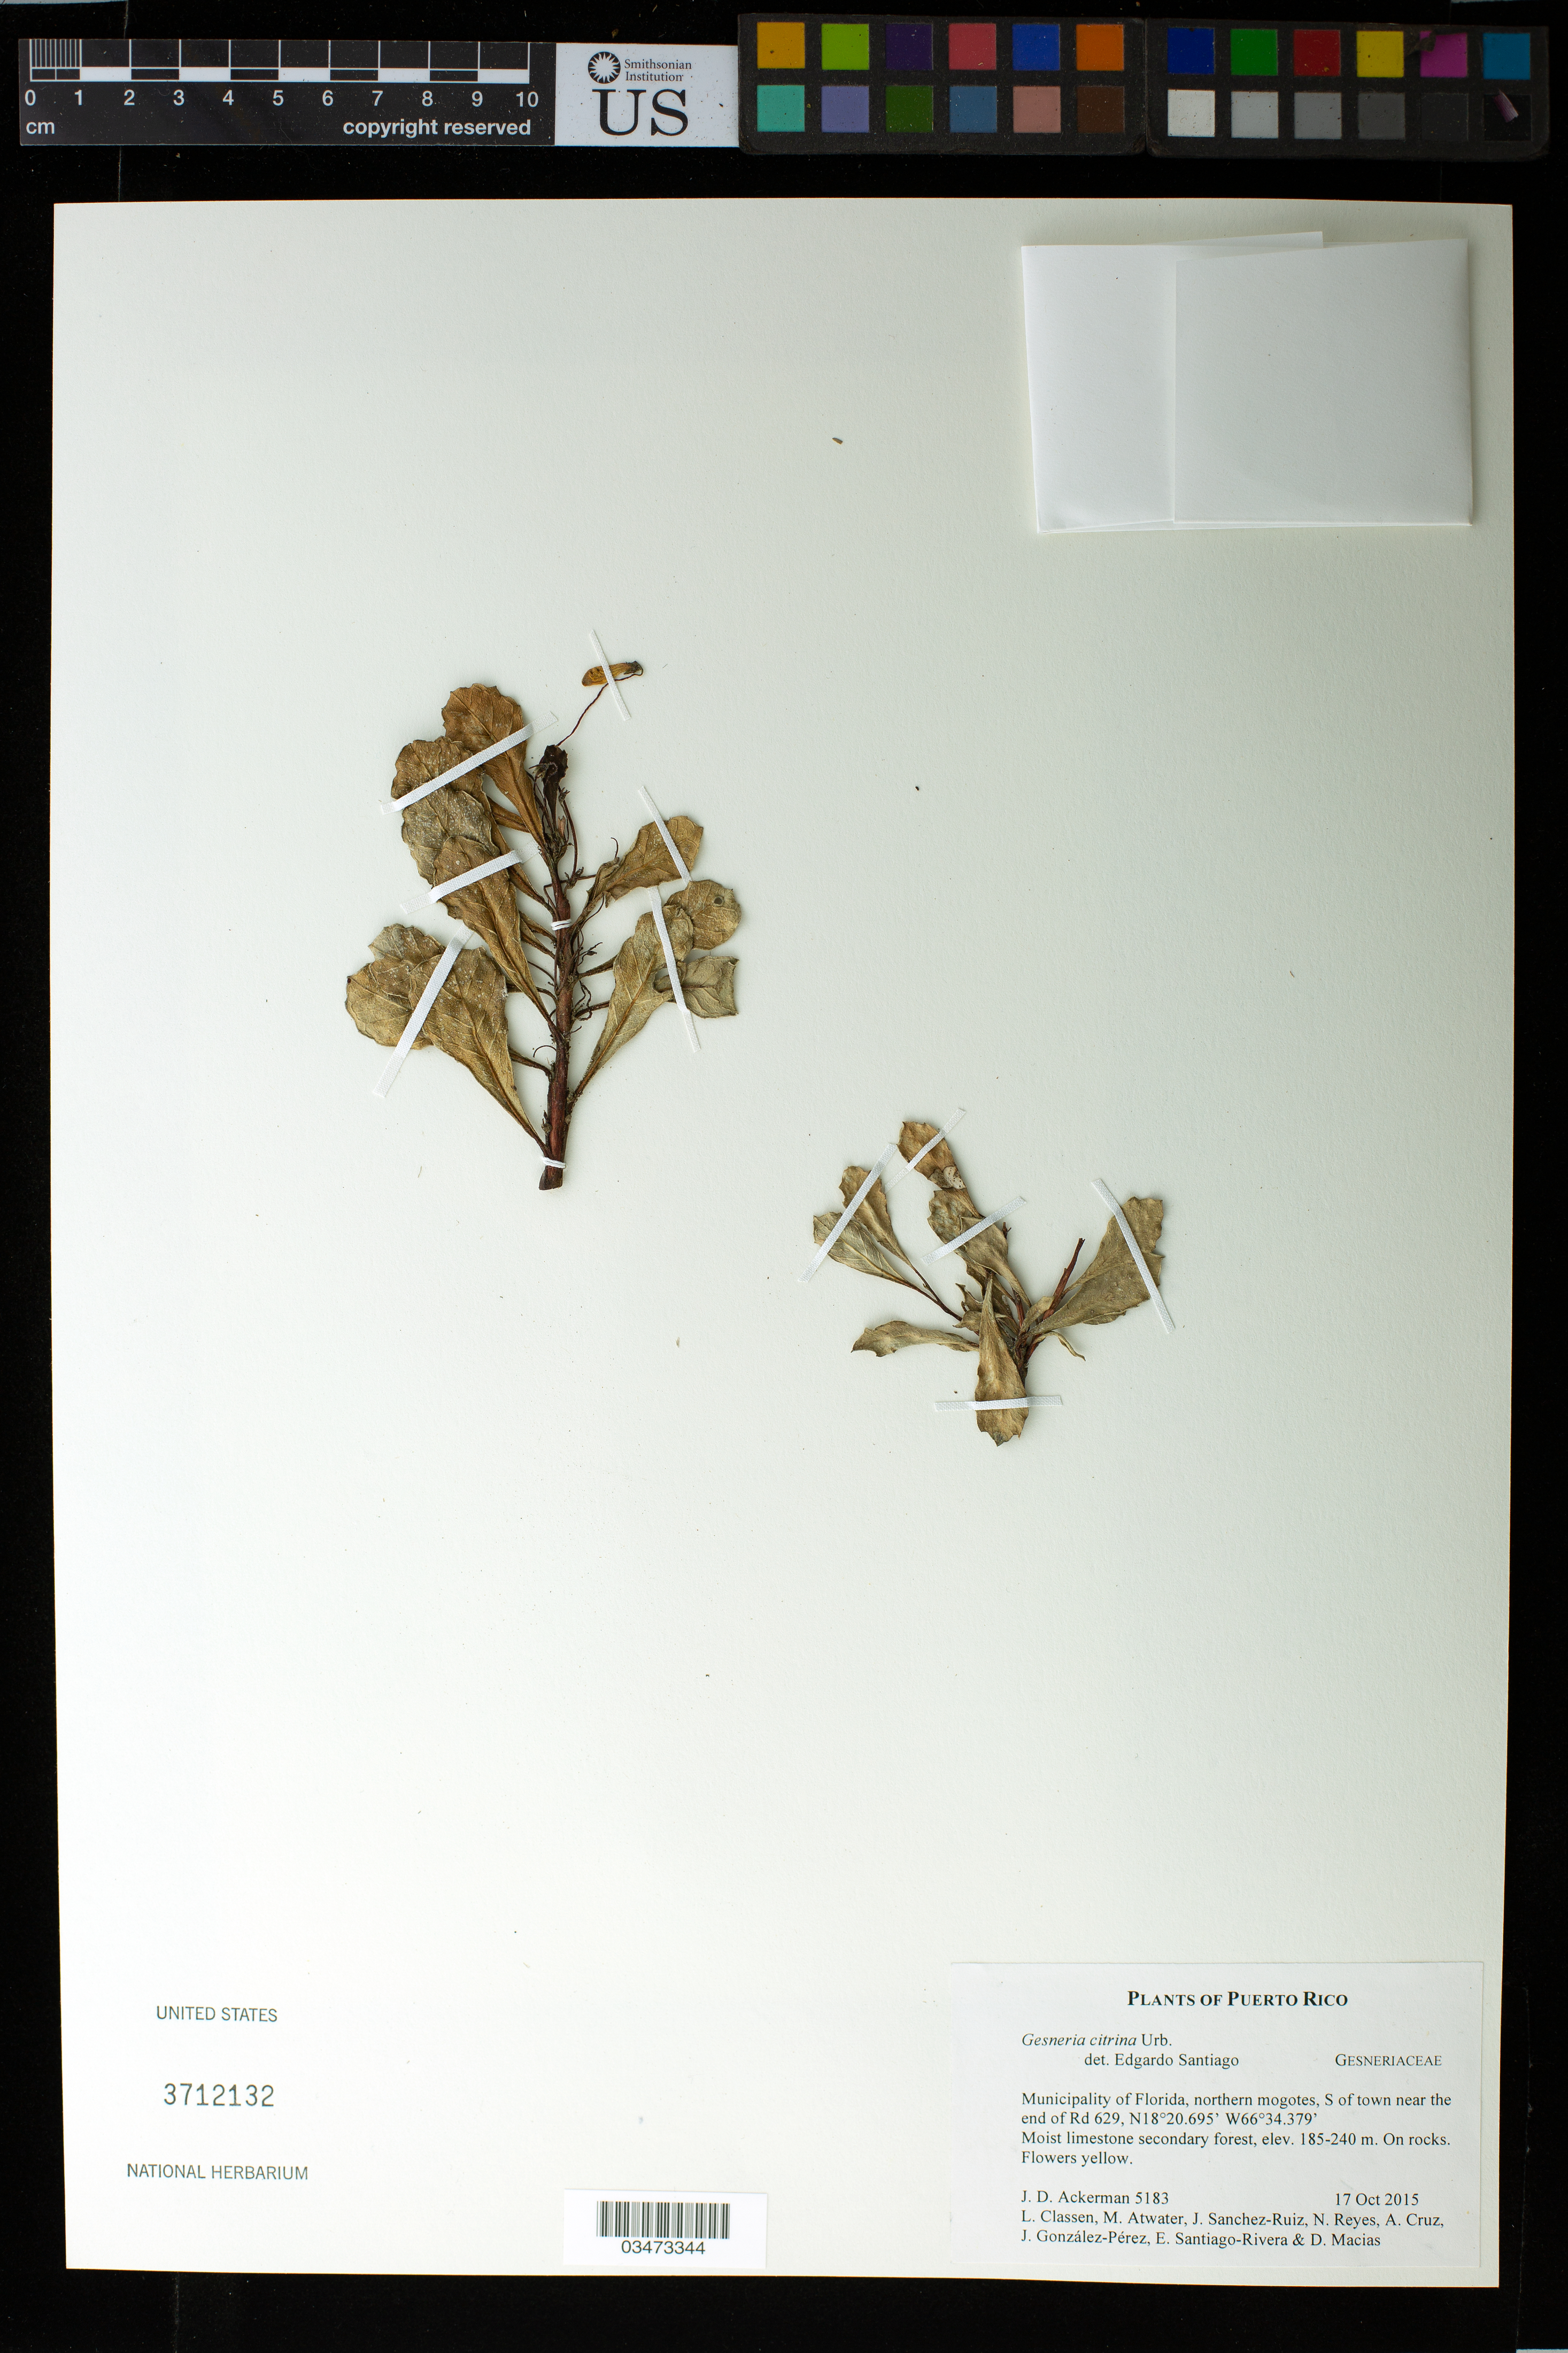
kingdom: Plantae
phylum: Tracheophyta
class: Magnoliopsida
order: Lamiales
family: Gesneriaceae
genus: Gesneria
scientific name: Gesneria citrina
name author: Urb.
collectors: J. D. Ackerman et al.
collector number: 5183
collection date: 2015-10-17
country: Puerto Rico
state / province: Florida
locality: Municipality of Florida, northern mogotes, S of town near the end of Rd 629.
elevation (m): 185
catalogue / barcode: US 3712132